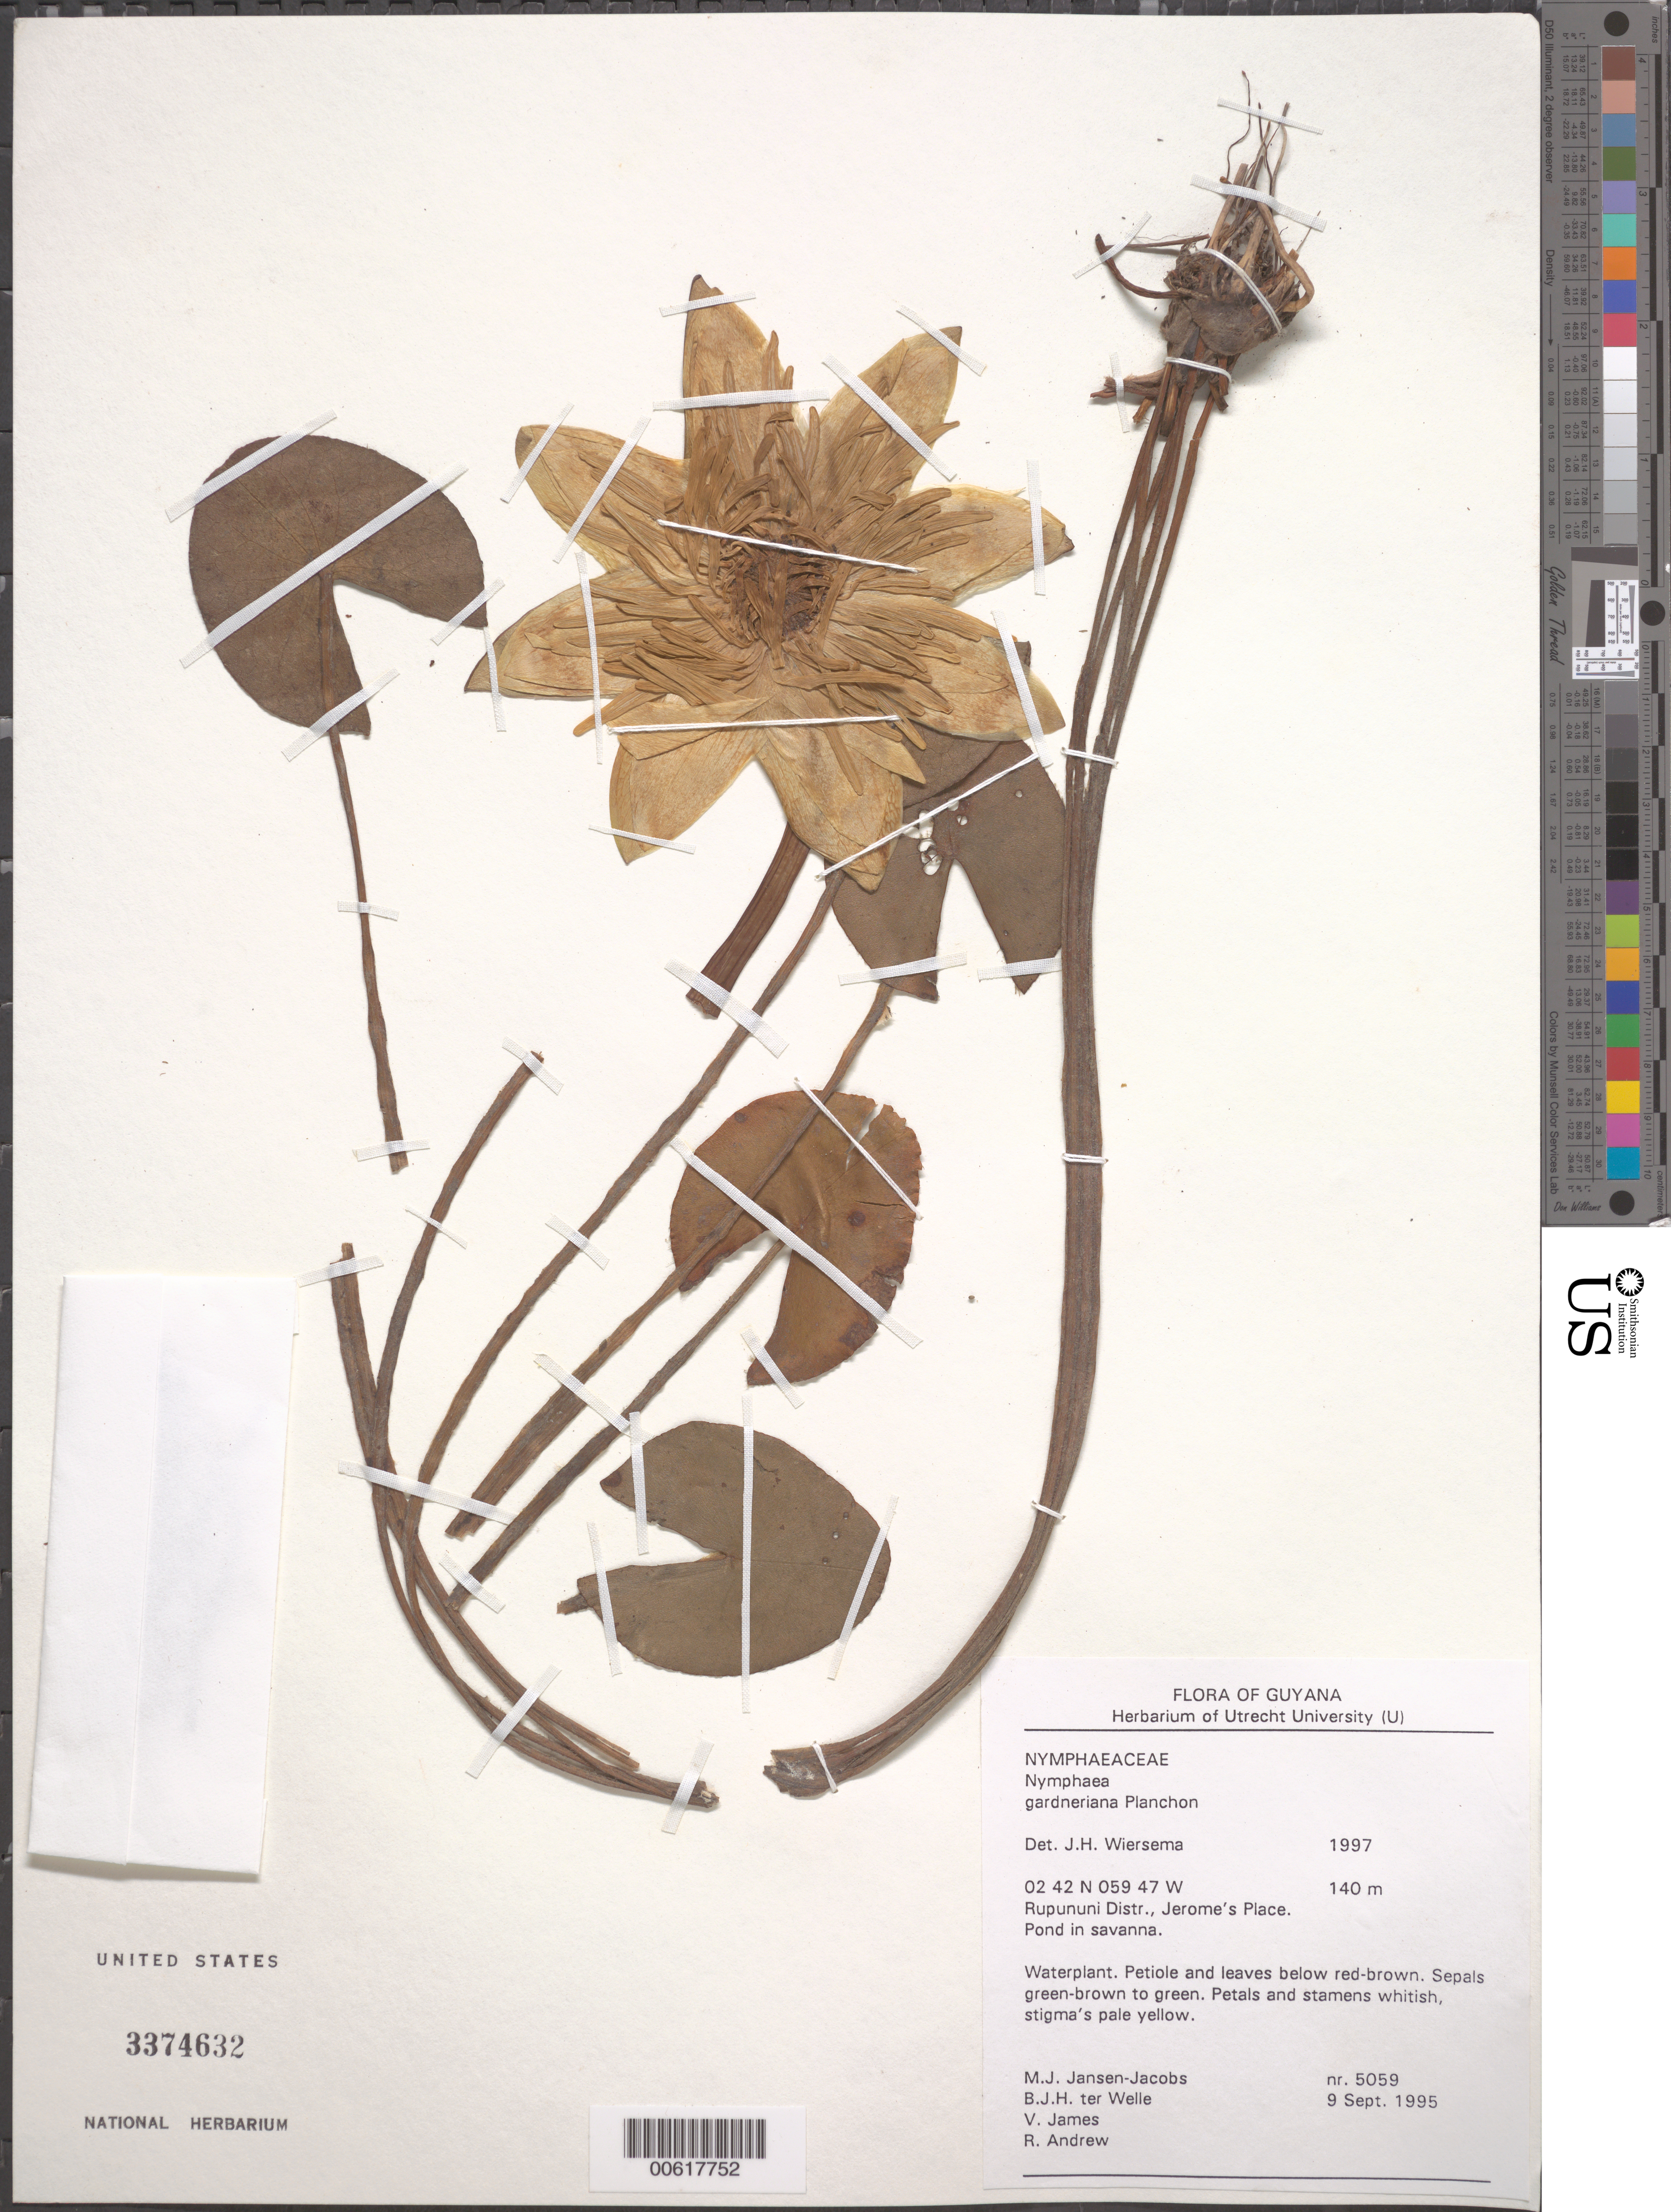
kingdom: Plantae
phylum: Tracheophyta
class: Magnoliopsida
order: Nymphaeales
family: Nymphaeaceae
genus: Nymphaea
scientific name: Nymphaea gardneriana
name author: Planch.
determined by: Wiersema, John H.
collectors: M. J. Jansen-Jacobs, B. Welle, V. James & R. Andrew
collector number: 5059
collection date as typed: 9-Sep-95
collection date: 1995-09-09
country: Guyana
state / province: U. Takutu-U. Essequibo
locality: Jerome's Place, Talidku Mt., Rupununi Dist.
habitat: Pond in savanna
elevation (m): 140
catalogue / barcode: US 3374632